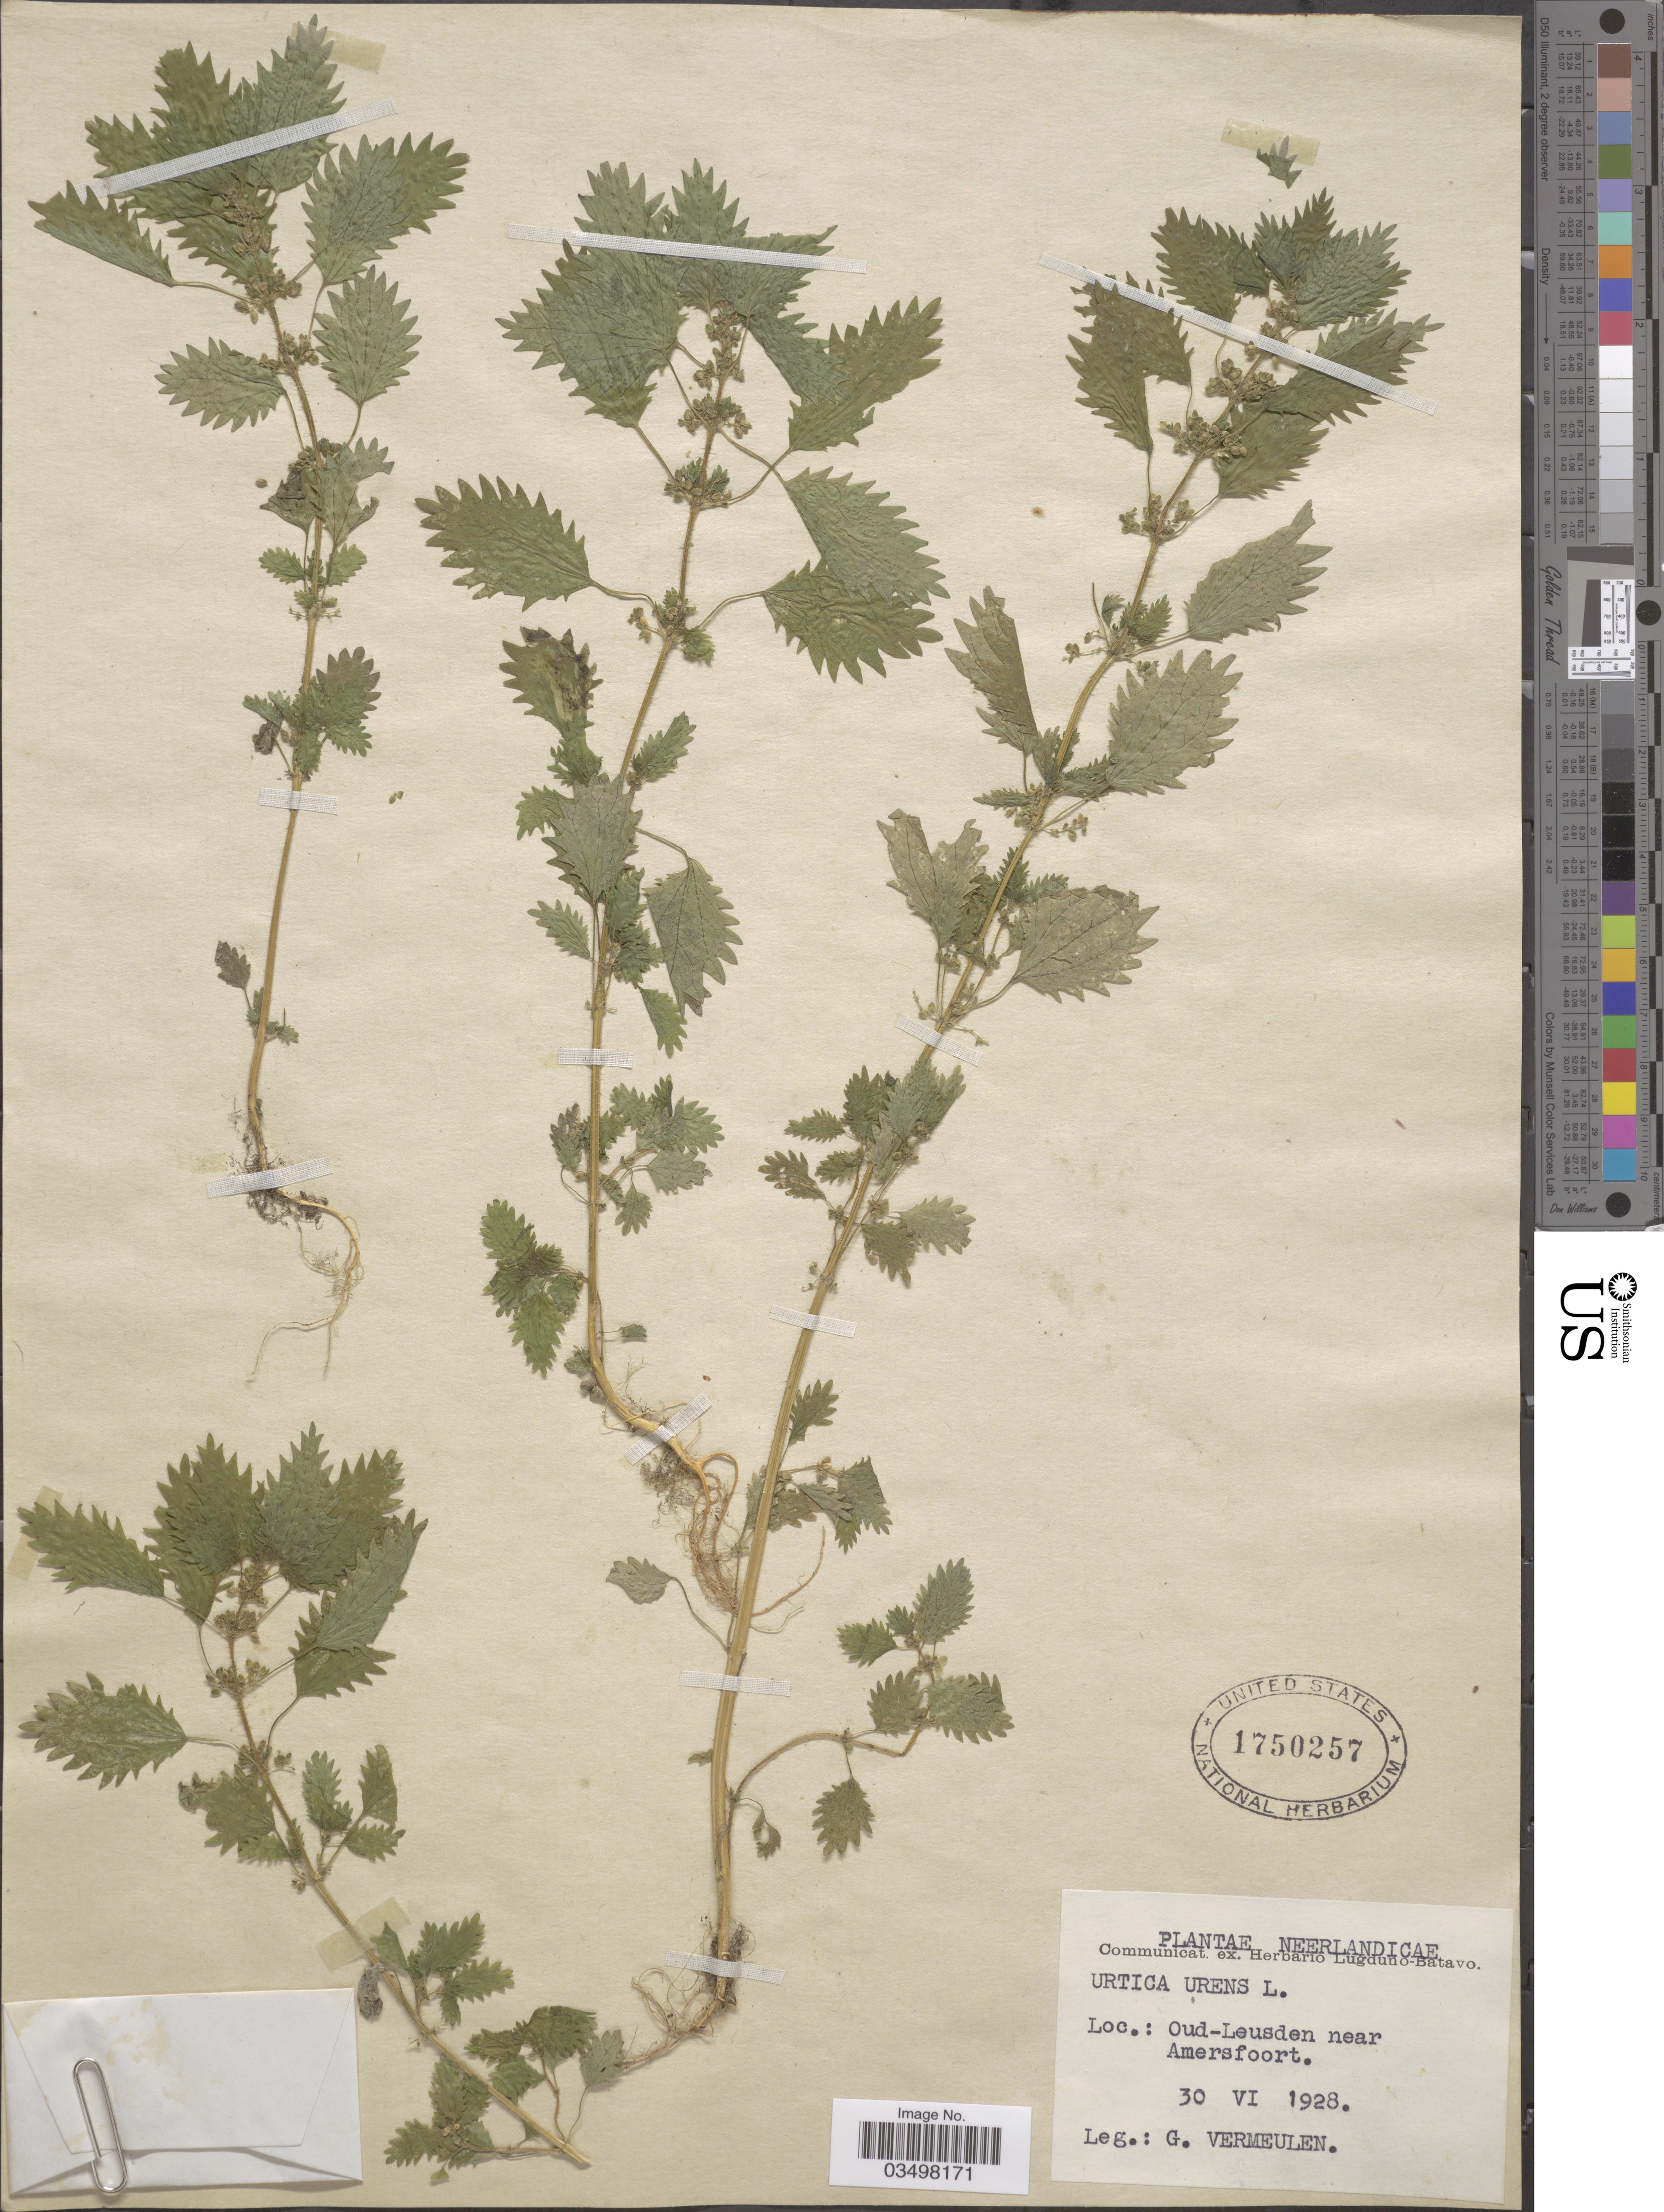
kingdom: Plantae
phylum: Tracheophyta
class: Magnoliopsida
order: Rosales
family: Urticaceae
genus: Urtica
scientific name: Urtica urens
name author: L.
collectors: G. Vermeulen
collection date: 1928-06-30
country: Netherlands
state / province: Utrecht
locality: Neerlandicæ. Oud-Leusden near Amersfoort.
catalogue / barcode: US 1750257